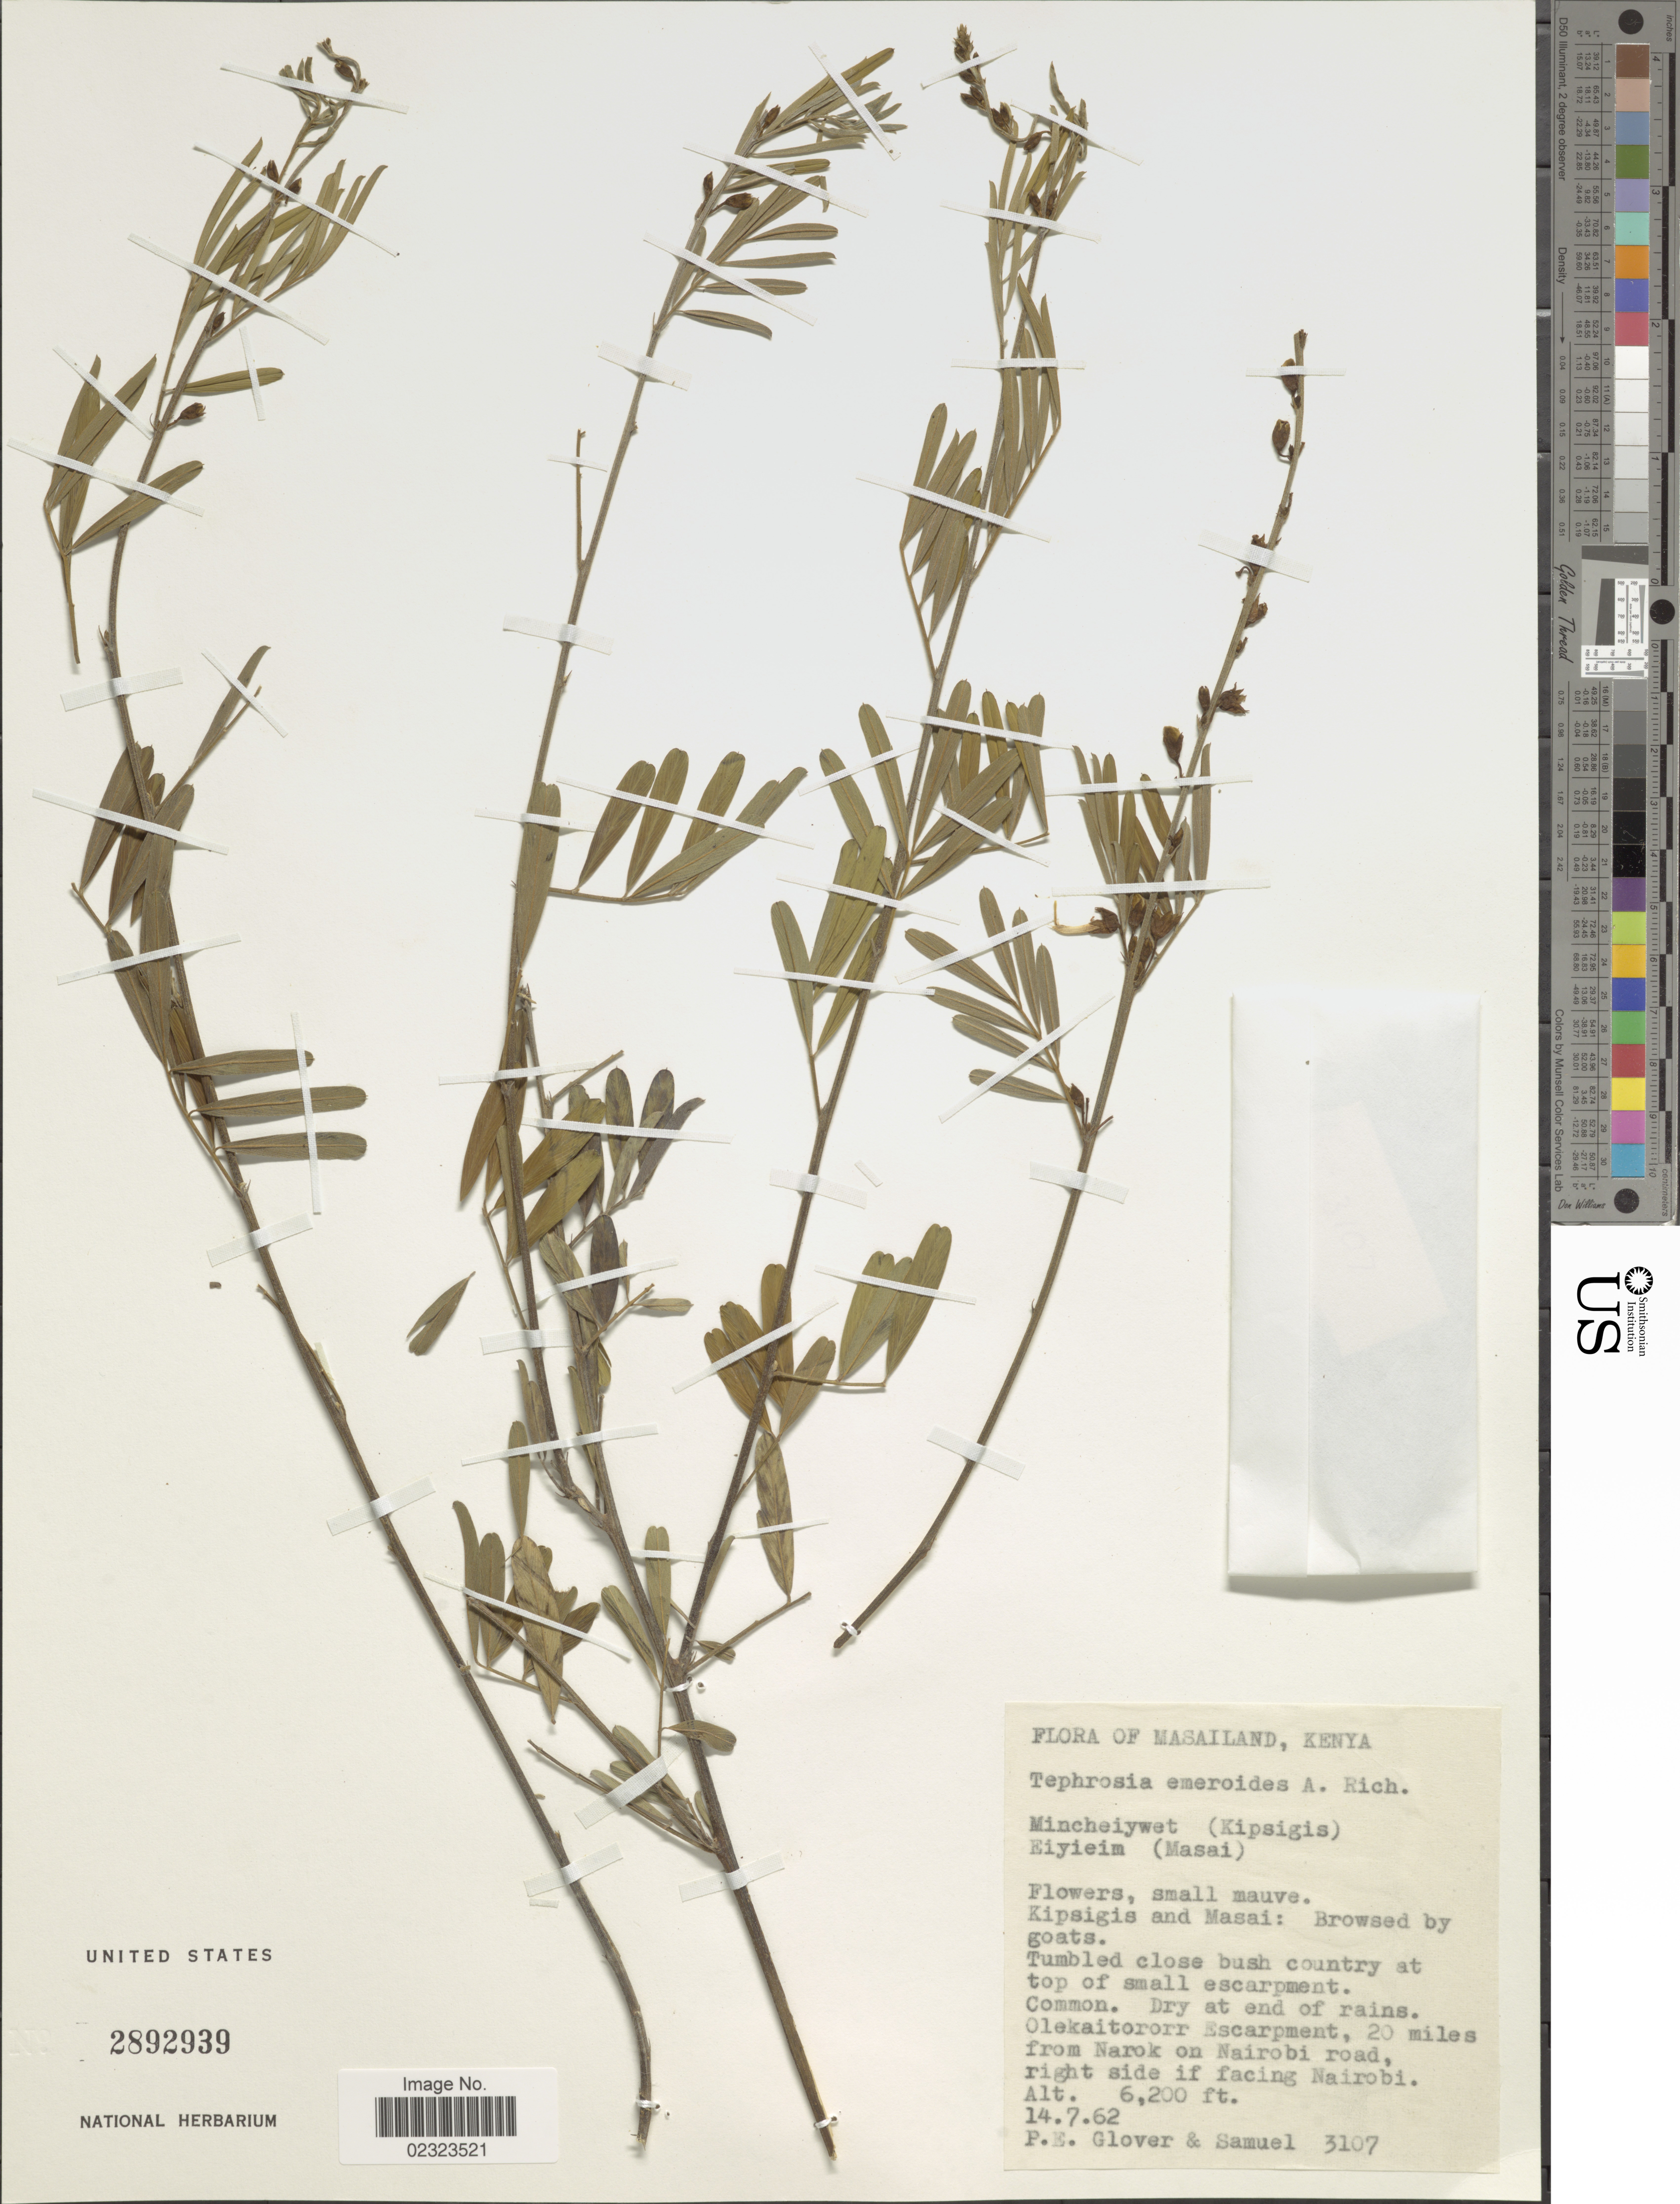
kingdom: Plantae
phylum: Tracheophyta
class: Magnoliopsida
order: Fabales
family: Fabaceae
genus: Tephrosia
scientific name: Tephrosia emeroides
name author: A. Rich.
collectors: P. Glover & -. Samuel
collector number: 3107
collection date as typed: Transcribed d/m/y: 14/7/62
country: Kenya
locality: Masailand, Kipsigis and Masai, Olekaitororr Escarpment, 20 miles from Narok on Nairobi road, right side of facing Nairobi.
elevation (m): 1890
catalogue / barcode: US 2892939